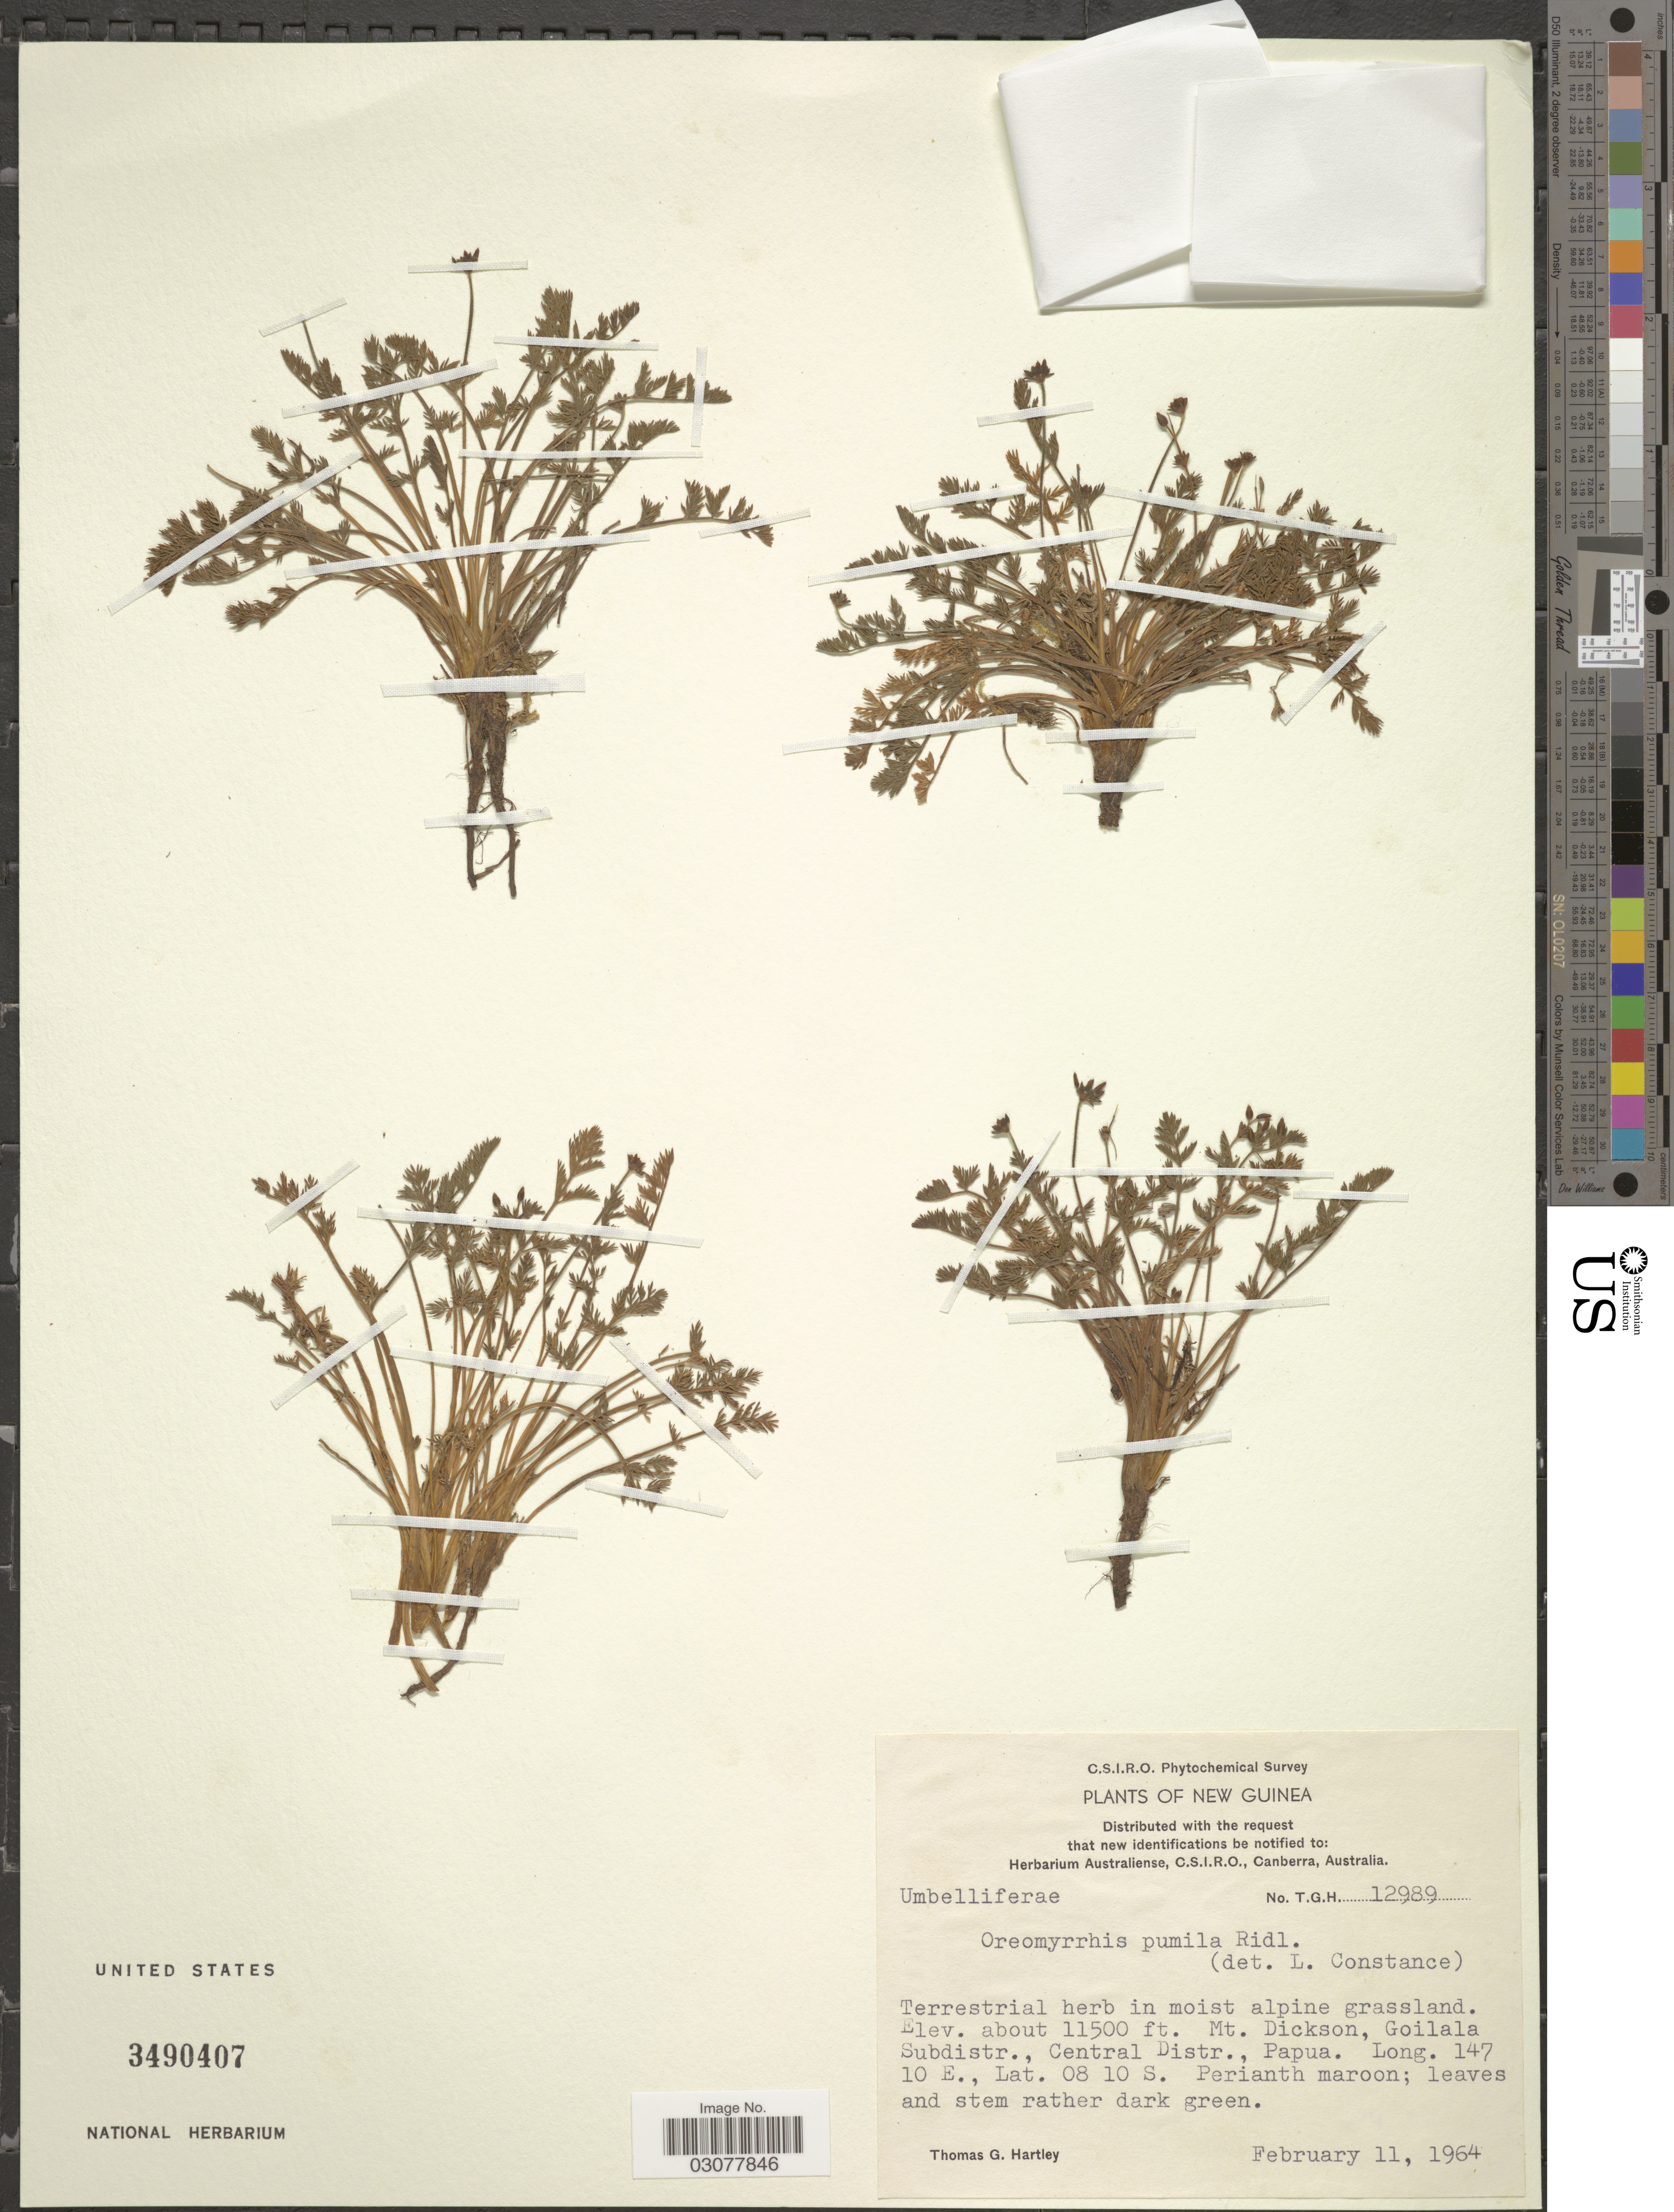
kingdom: Plantae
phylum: Tracheophyta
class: Magnoliopsida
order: Apiales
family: Apiaceae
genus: Chaerophyllum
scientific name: Chaerophyllum pumilum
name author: (Ridl.) K.F. Chung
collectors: T. G. Hartley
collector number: TGH12989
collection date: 1964-02-11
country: Papua New Guinea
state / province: Central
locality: New Guinea, Mt. Dickson, Goilala Subdistr., Central Distr., Papua.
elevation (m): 3505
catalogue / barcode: US 3490407